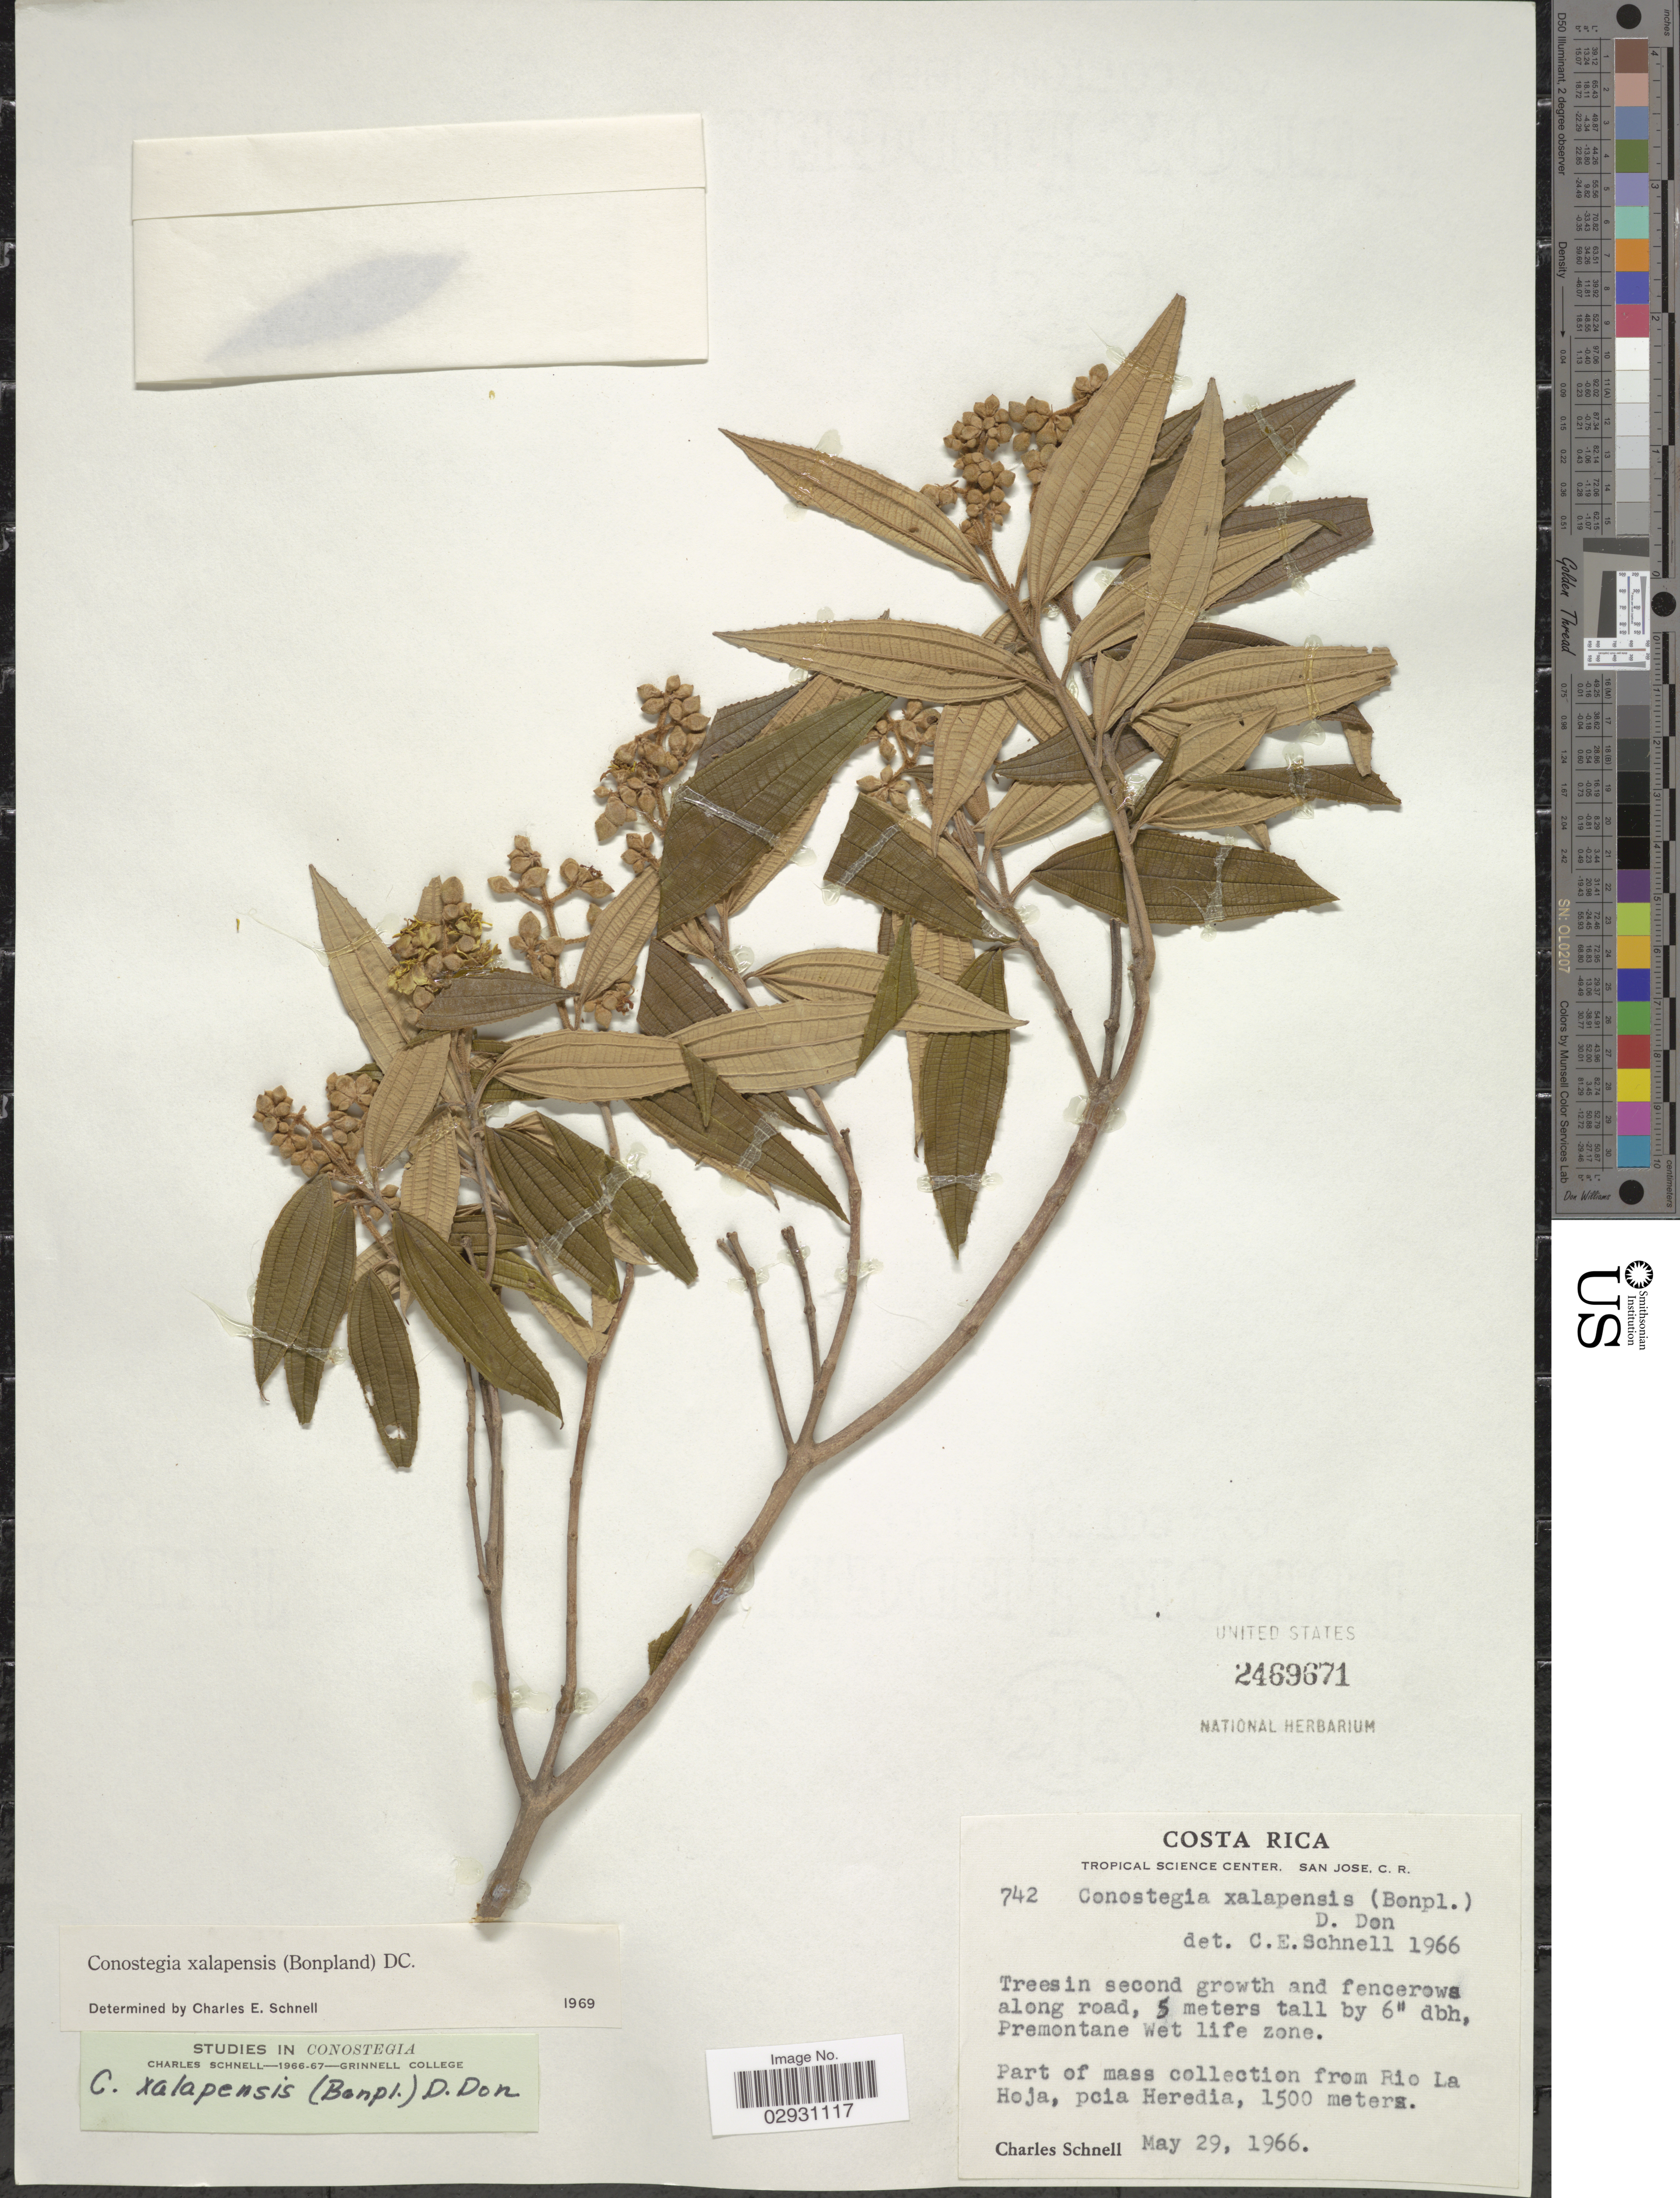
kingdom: Plantae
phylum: Tracheophyta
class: Magnoliopsida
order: Myrtales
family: Melastomataceae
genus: Conostegia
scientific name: Conostegia quadrangularis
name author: Schltdl. ex Steud.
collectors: C. Schnell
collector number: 742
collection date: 1966-05-29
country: Costa Rica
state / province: Heredia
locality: Premontane West life zone. Part of mass collection from Rio La Hoja.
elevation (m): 1500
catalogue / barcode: US 2469671